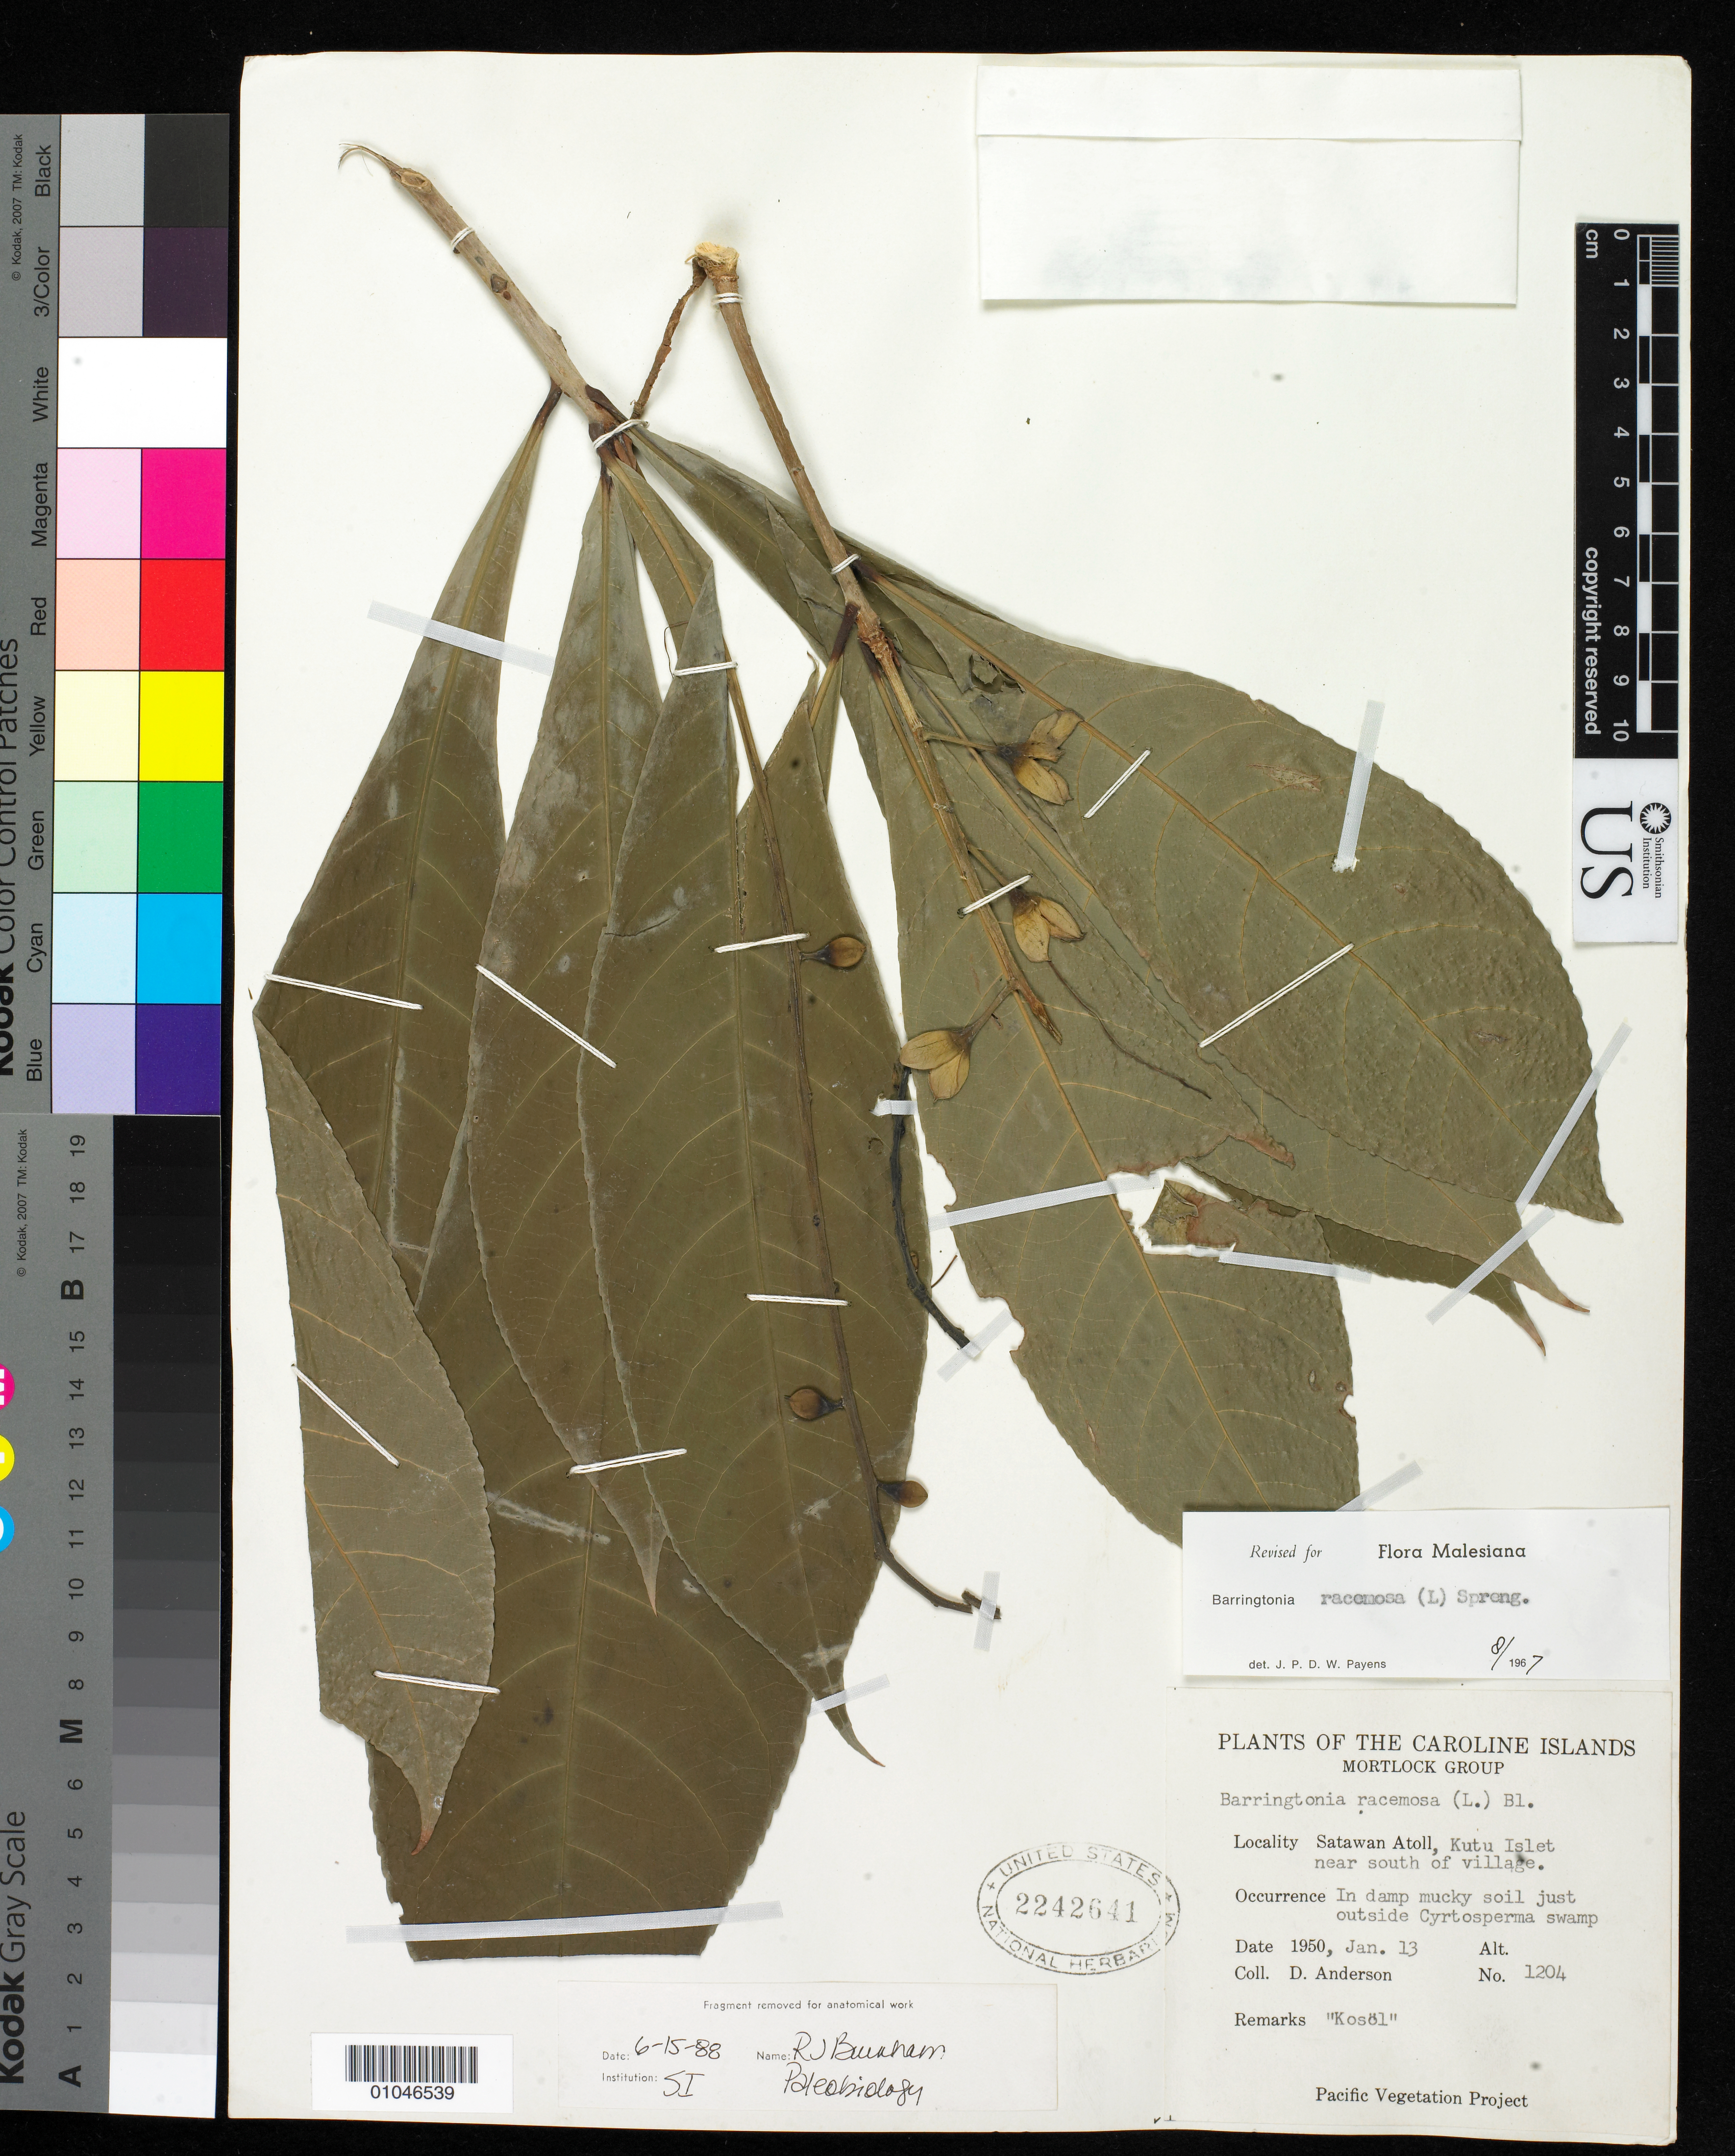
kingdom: Plantae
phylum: Tracheophyta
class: Magnoliopsida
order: Ericales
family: Lecythidaceae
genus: Barringtonia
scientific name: Barringtonia racemosa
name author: (L.) Spreng.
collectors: D. Anderson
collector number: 1204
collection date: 1950-01-13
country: Micronesia, Federated States of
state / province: Truk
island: Satawan Atoll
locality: Kutu Islet, S of village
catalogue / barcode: US 2242641